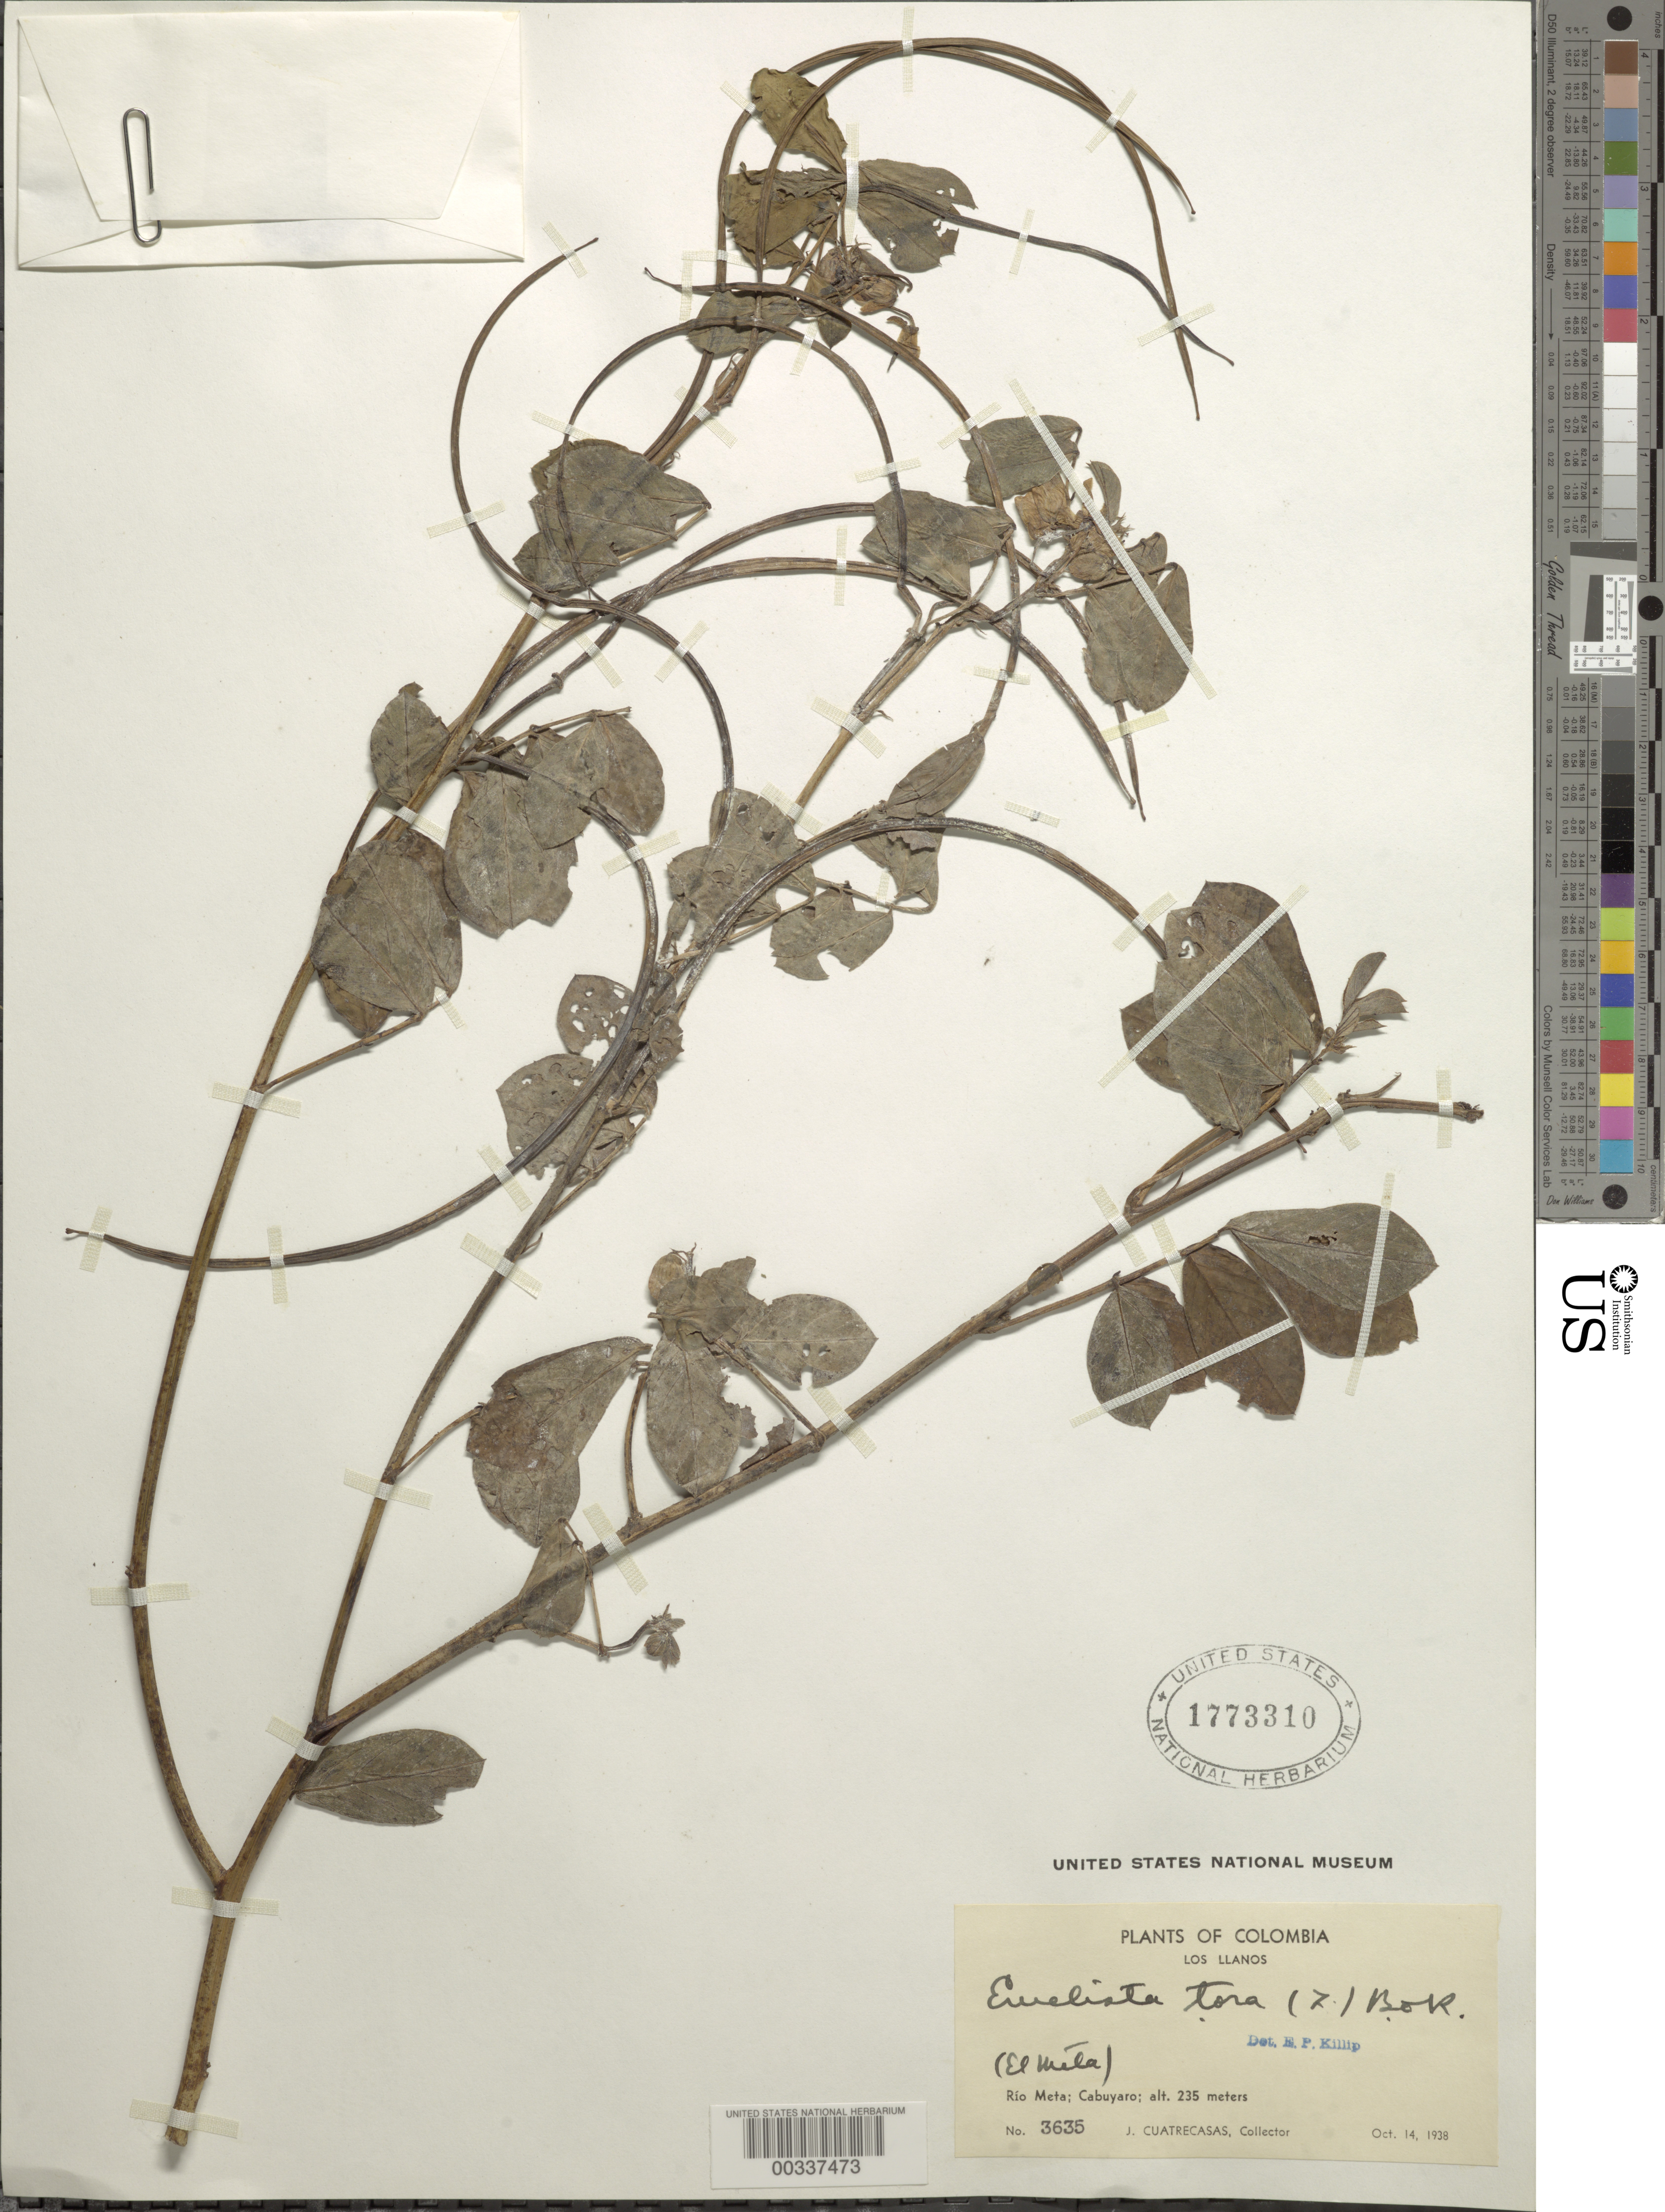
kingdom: Plantae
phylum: Tracheophyta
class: Magnoliopsida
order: Fabales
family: Fabaceae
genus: Senna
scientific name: Senna obtusifolia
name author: (L.) H.S. Irwin & Barneby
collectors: J. Cuatrecasas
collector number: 3635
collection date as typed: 14 Oct 1938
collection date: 1938-10-14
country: Colombia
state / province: Meta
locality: Rio Meta; Cabuyaro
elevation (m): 235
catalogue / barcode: US 1773310